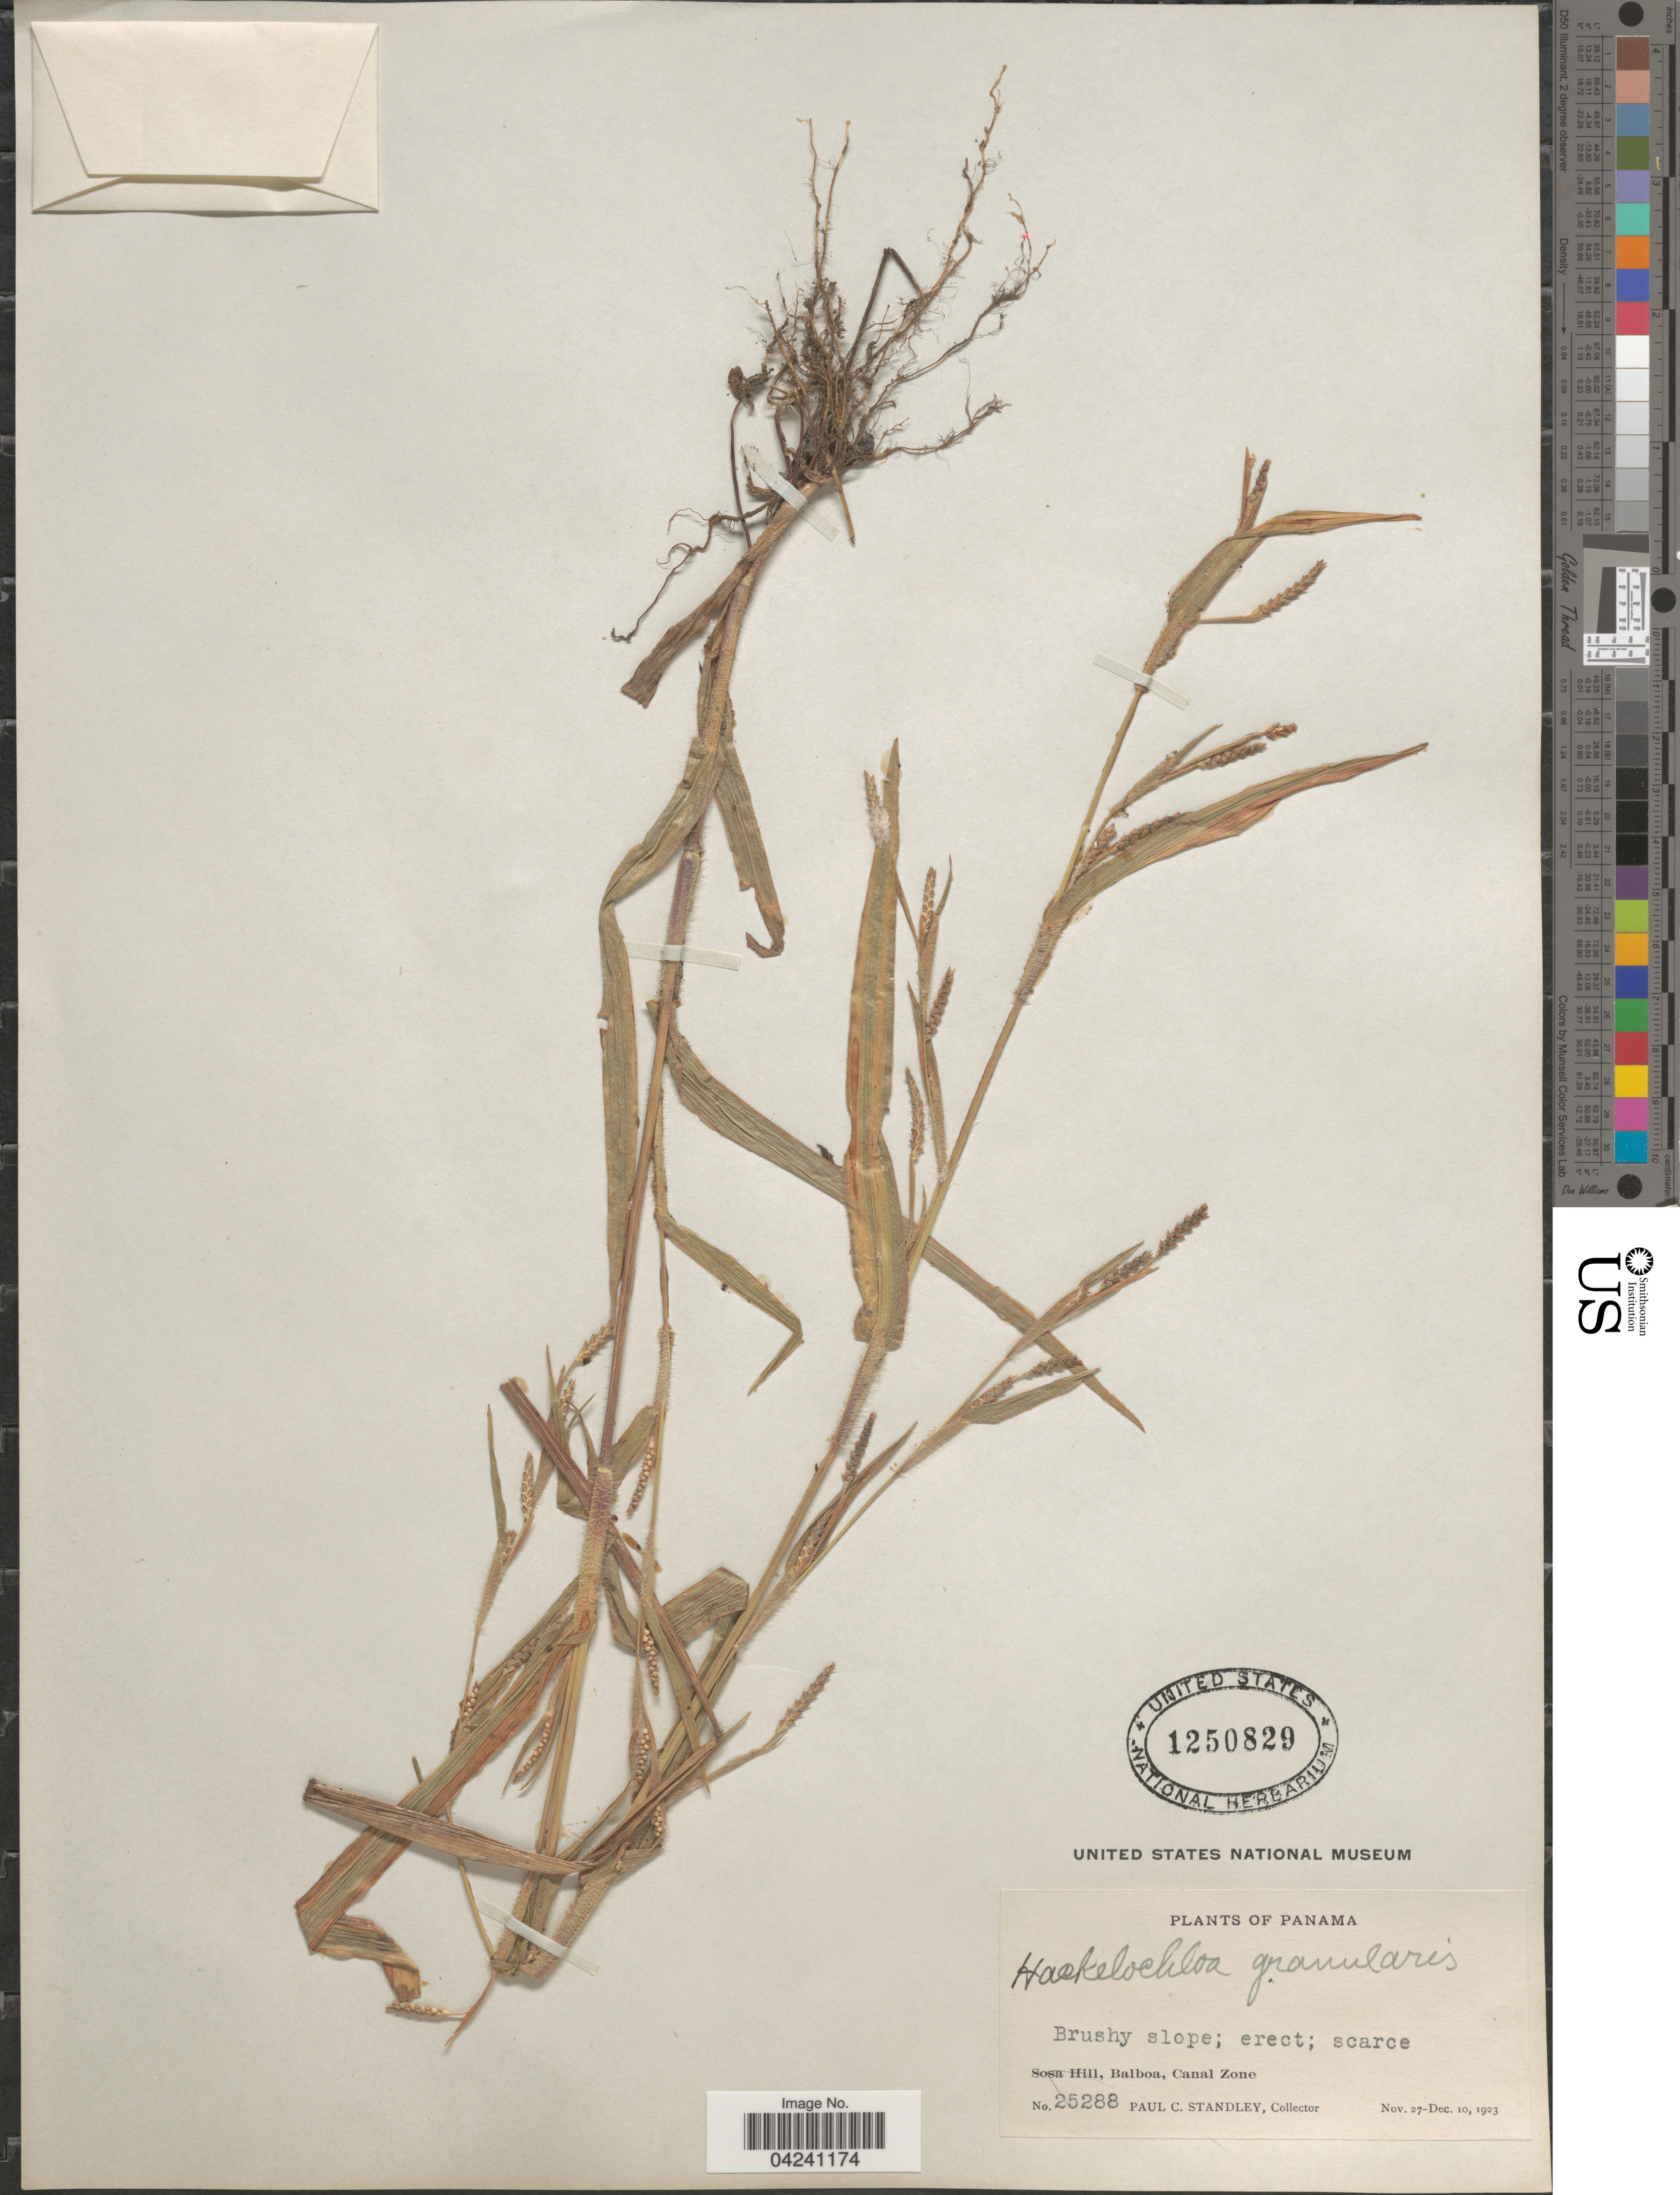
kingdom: Plantae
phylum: Tracheophyta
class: Liliopsida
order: Poales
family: Poaceae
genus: Hackelochloa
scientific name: Hackelochloa granularis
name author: (L.) Kuntze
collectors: P. C. Standley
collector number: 25288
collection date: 1923-11-27/1923-12-10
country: Panama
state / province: Colón / Panamá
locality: Sosa Hill, Balboa, Canal Zone.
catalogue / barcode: US 1250829